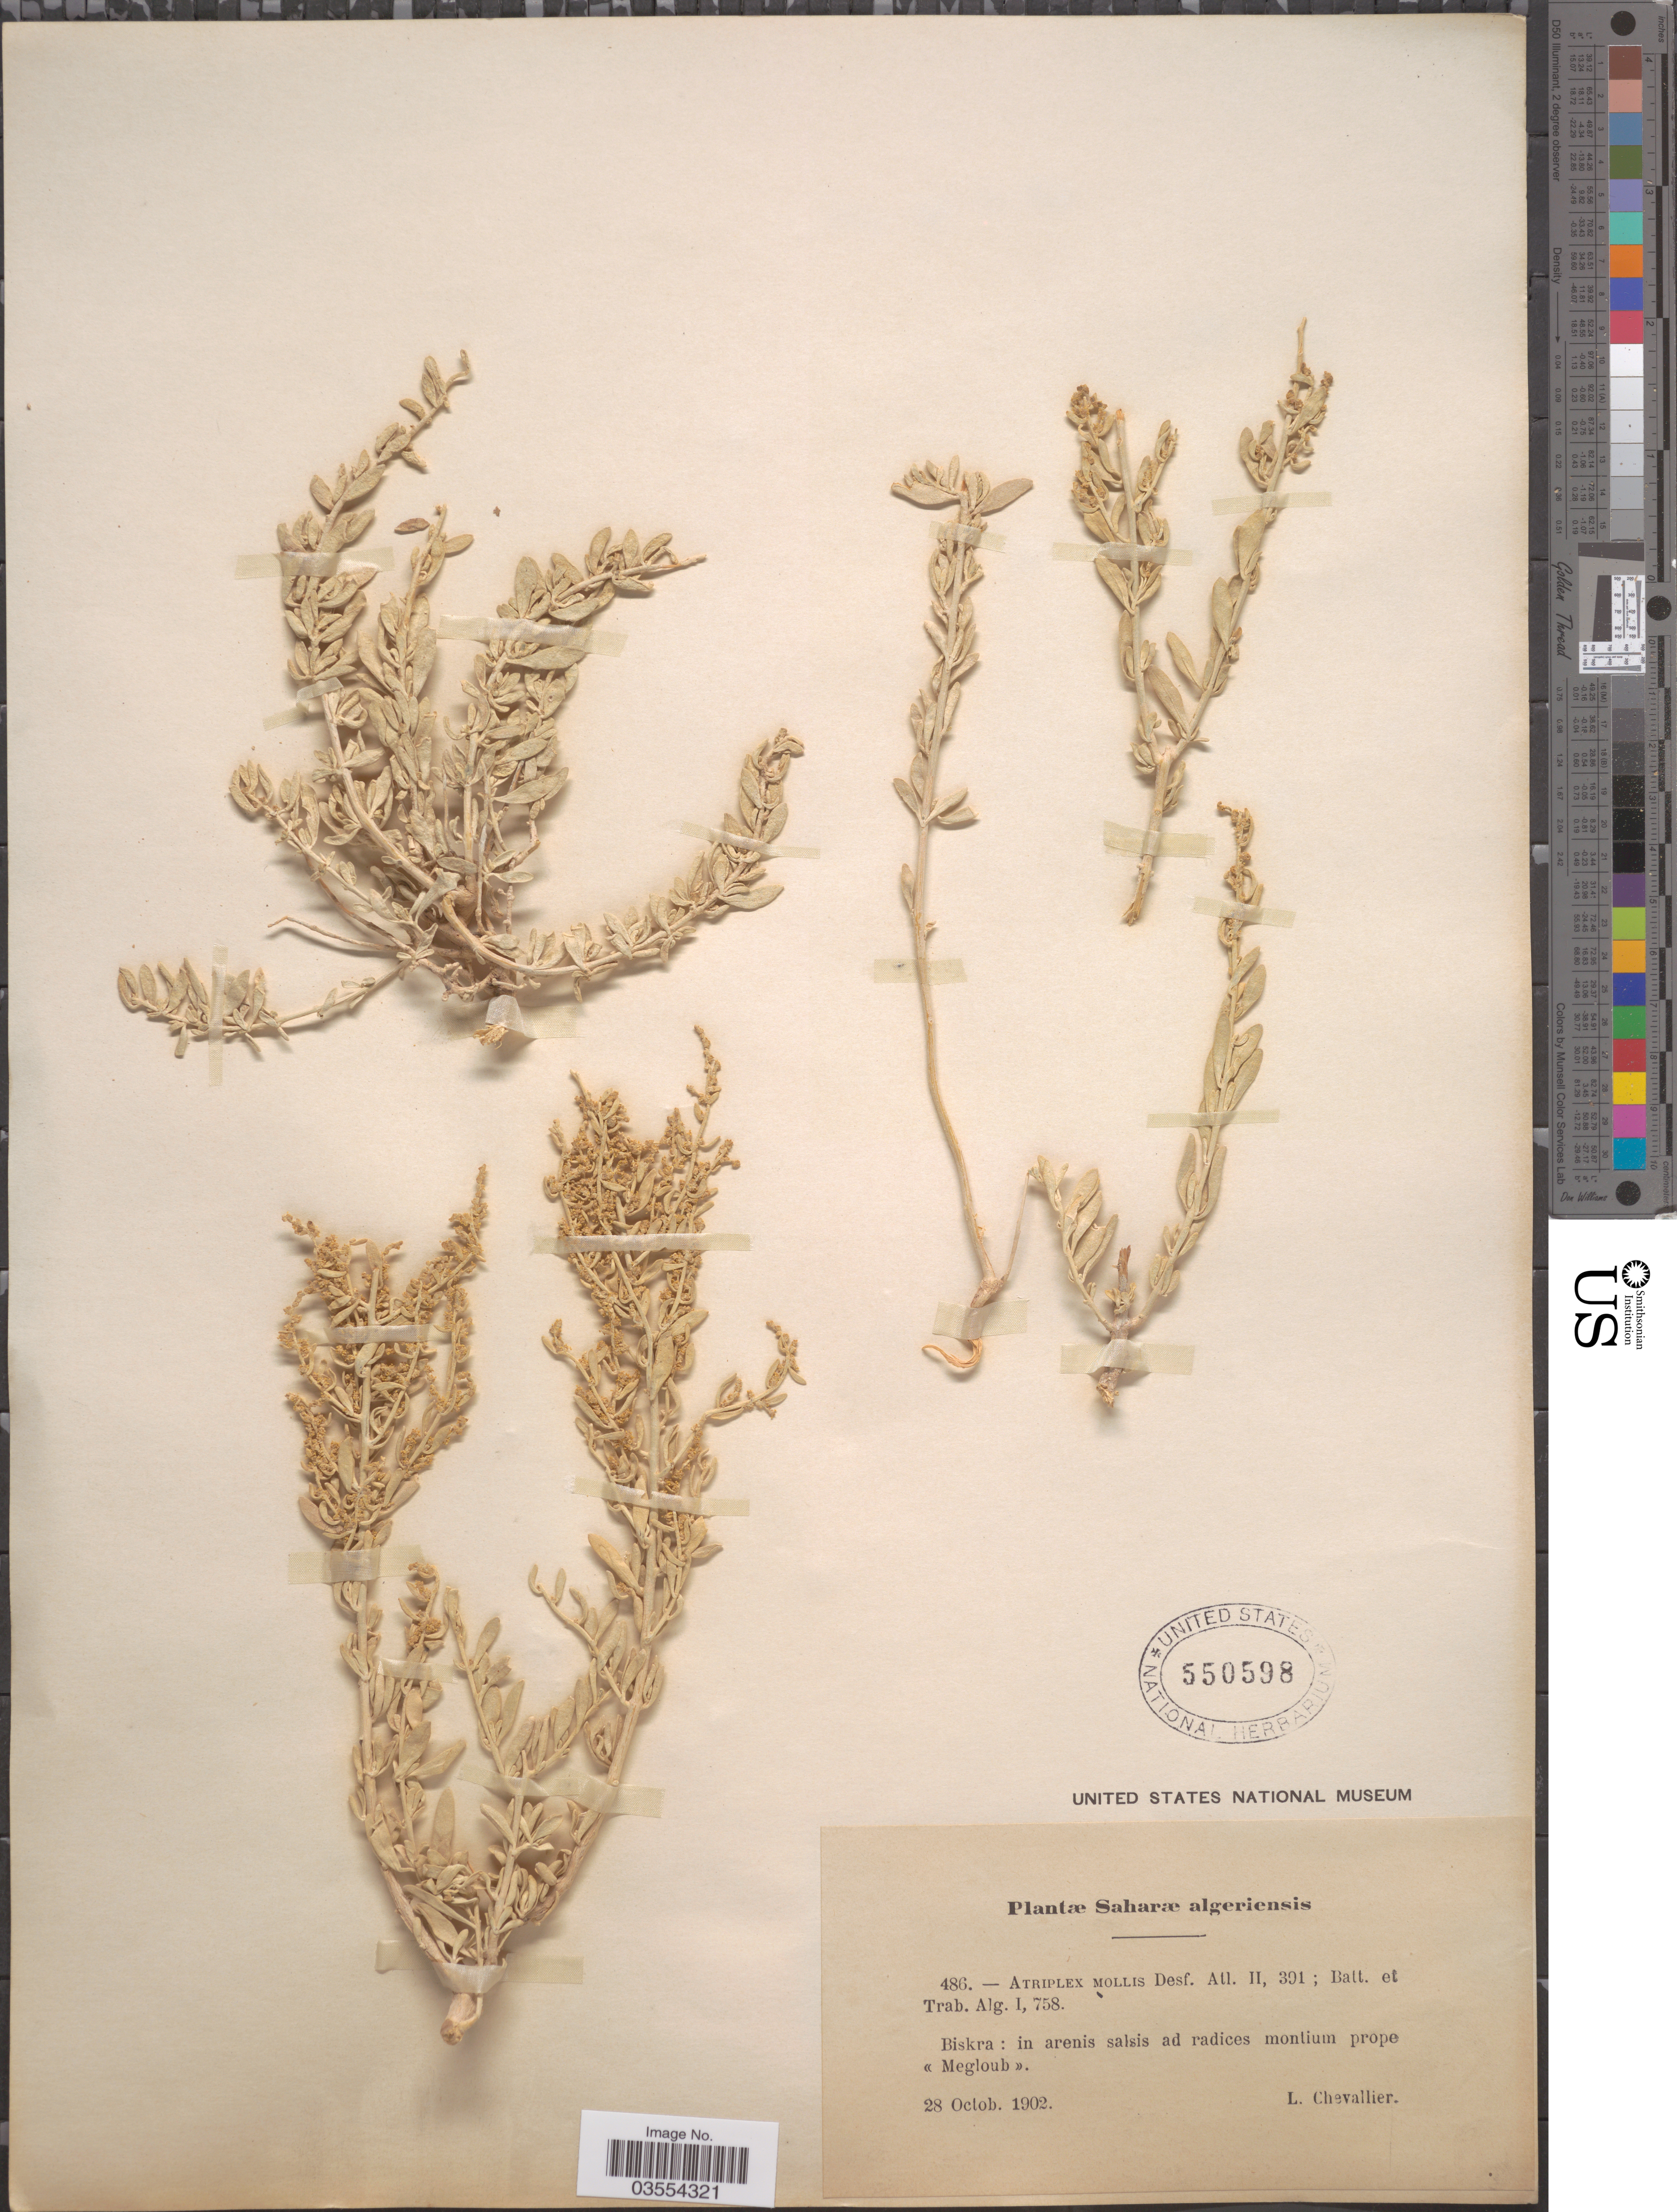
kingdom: Plantae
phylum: Tracheophyta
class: Magnoliopsida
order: Caryophyllales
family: Amaranthaceae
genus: Atriplex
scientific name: Atriplex mollis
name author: Desf.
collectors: L. Chevallier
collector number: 486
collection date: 1902-10-28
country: Algeria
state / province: Biskra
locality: Saharæ algeriensis. Biskra: in arenis salsis ad radices montlium prope Megloub.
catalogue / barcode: US 550598